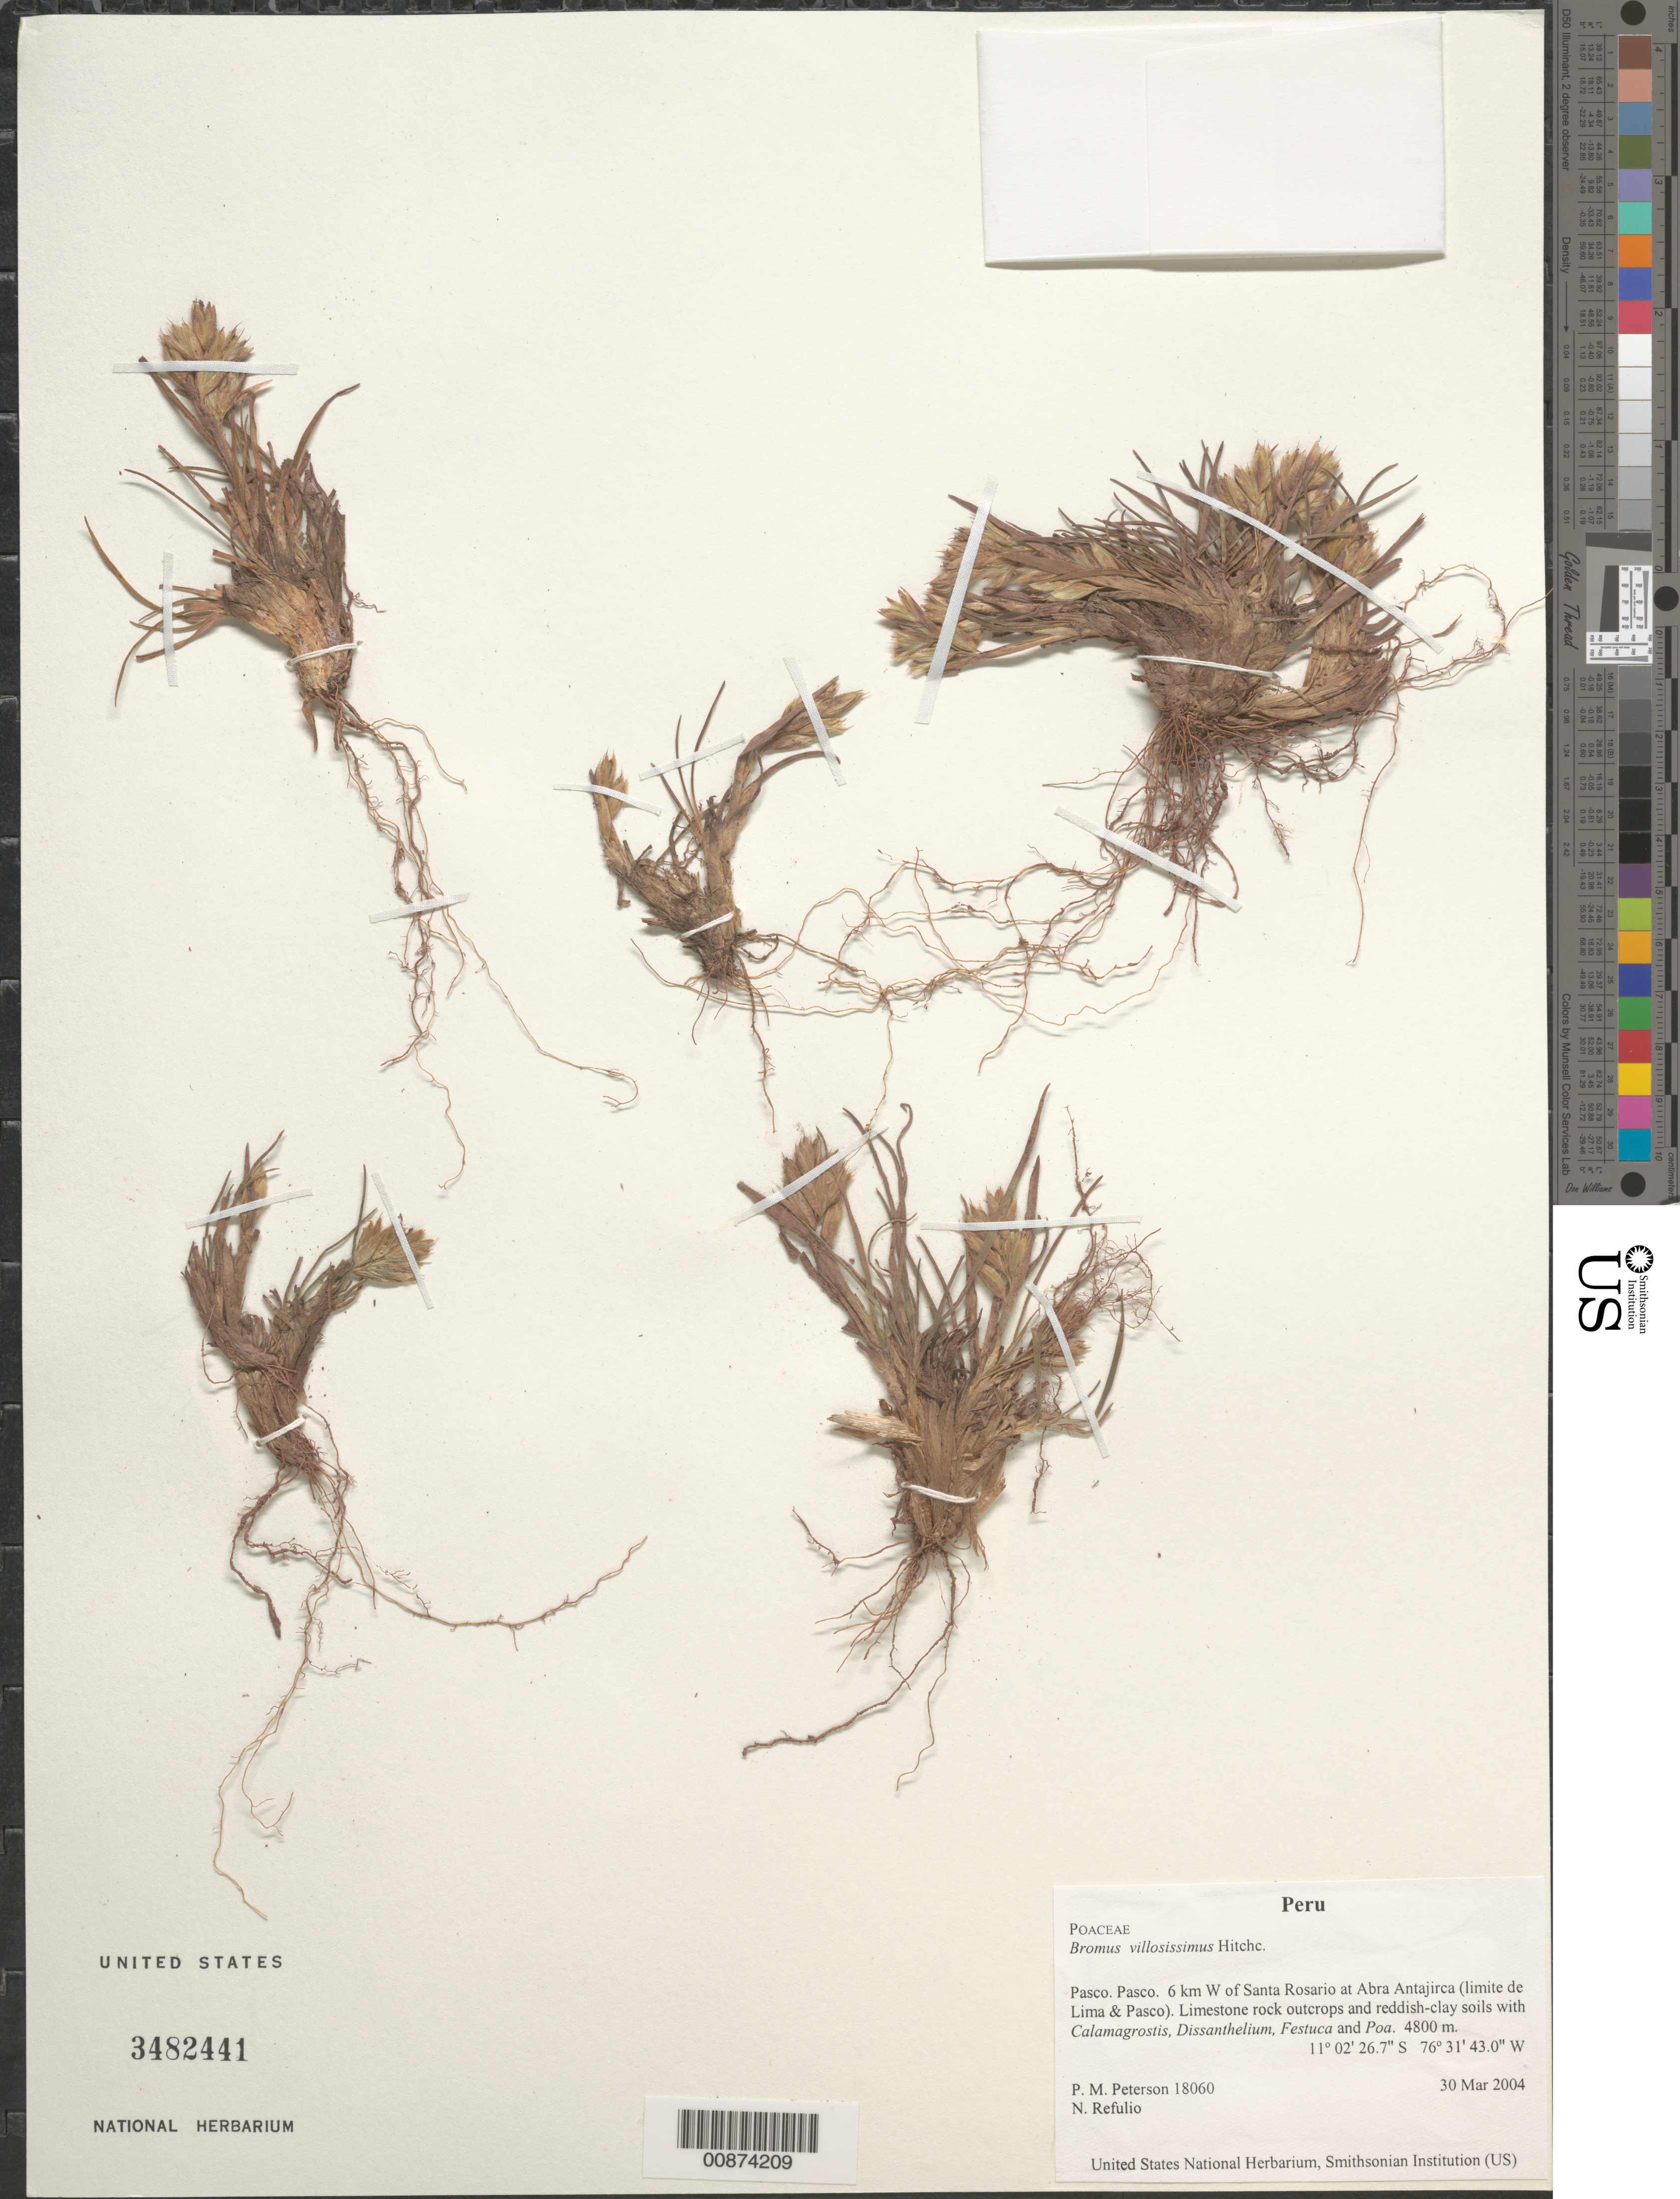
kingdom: Plantae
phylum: Tracheophyta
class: Liliopsida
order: Poales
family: Poaceae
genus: Bromus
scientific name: Bromus villosissimus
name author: Hitchc.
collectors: P. M. Peterson & N. Refulio-Rodríguez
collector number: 18060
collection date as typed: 30 Mar 2004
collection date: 2004-03-30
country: Peru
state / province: Pasco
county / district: Pasco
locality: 6 km W of Santa Rosario at Abra Antajirca (limite de Lima & Pasco). Limestone rock outcrops and reddish-clay soils with Calamagrostis, Dissanthelium, Festuca and Poa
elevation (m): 4800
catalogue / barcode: US 3482441